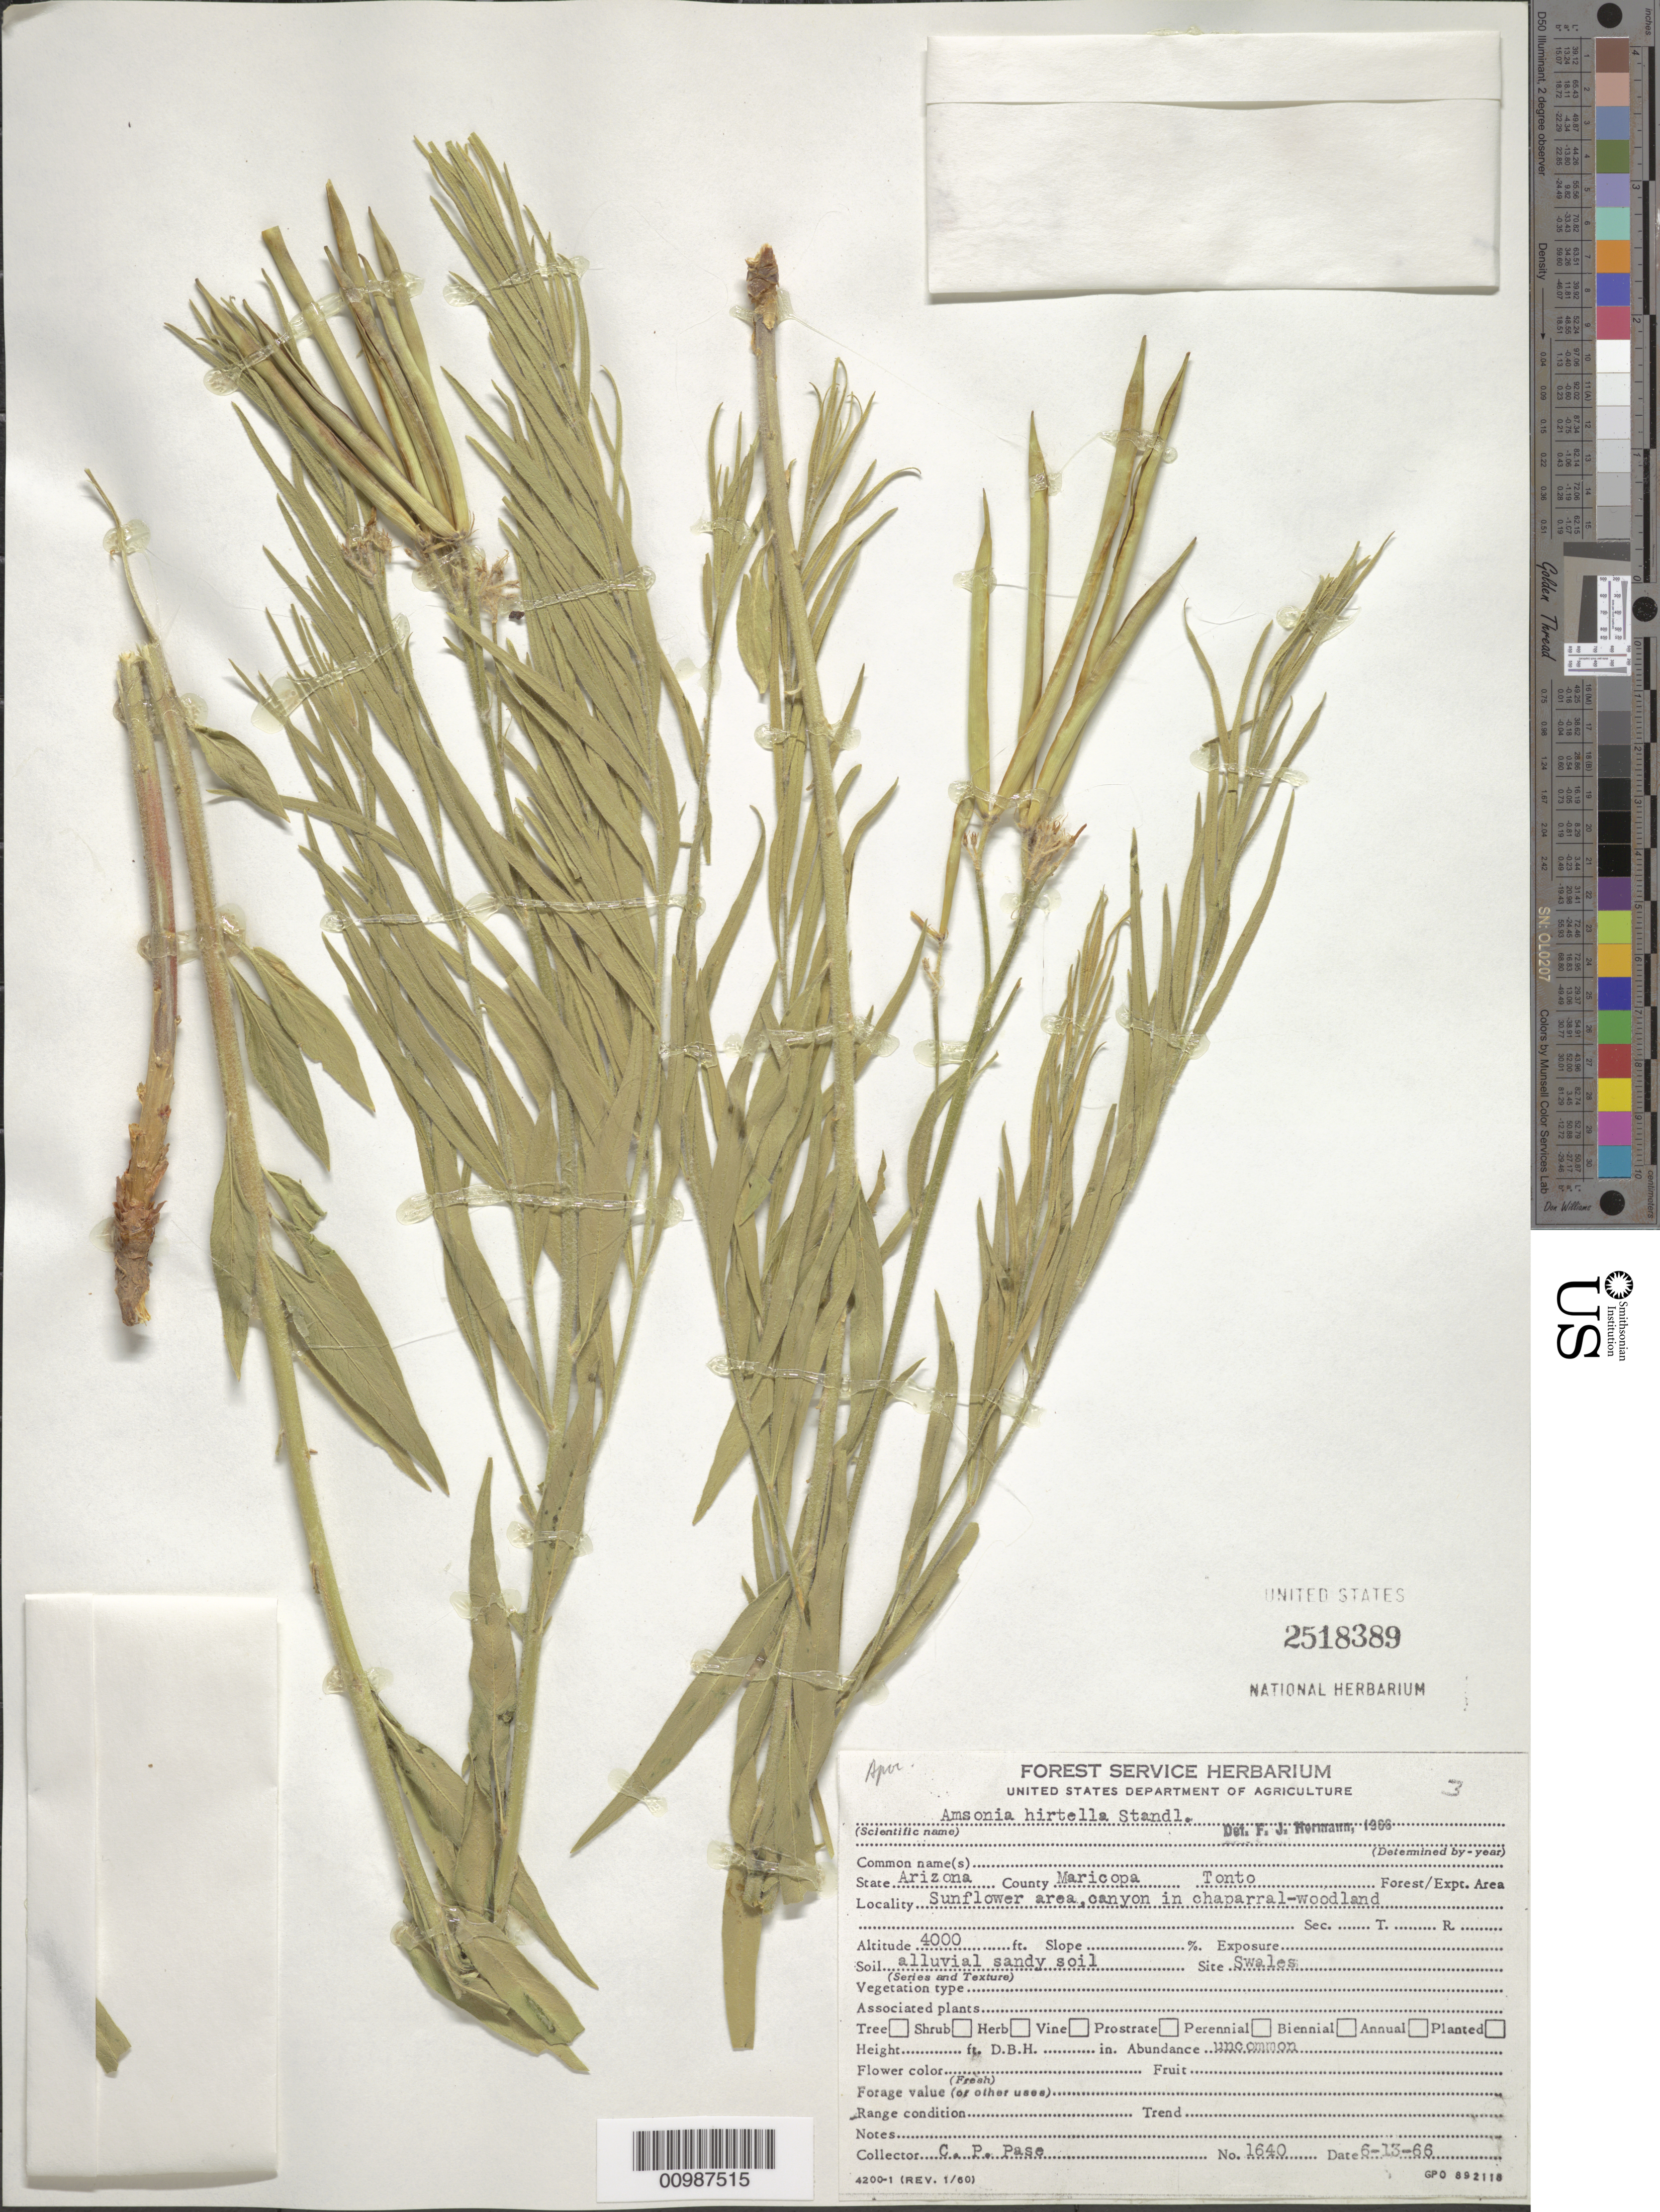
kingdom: Plantae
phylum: Tracheophyta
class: Magnoliopsida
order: Gentianales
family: Apocynaceae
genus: Amsonia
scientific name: Amsonia palmeri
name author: A. Gray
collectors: C. P. Pase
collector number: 1640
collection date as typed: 13 Jun 1966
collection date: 1966-06-13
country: United States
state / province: Arizona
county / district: Maricopa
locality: Sunflower area, canyon in chaparral-woodland; Tonto Forest; alluvial sandy soil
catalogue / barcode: US 2518389